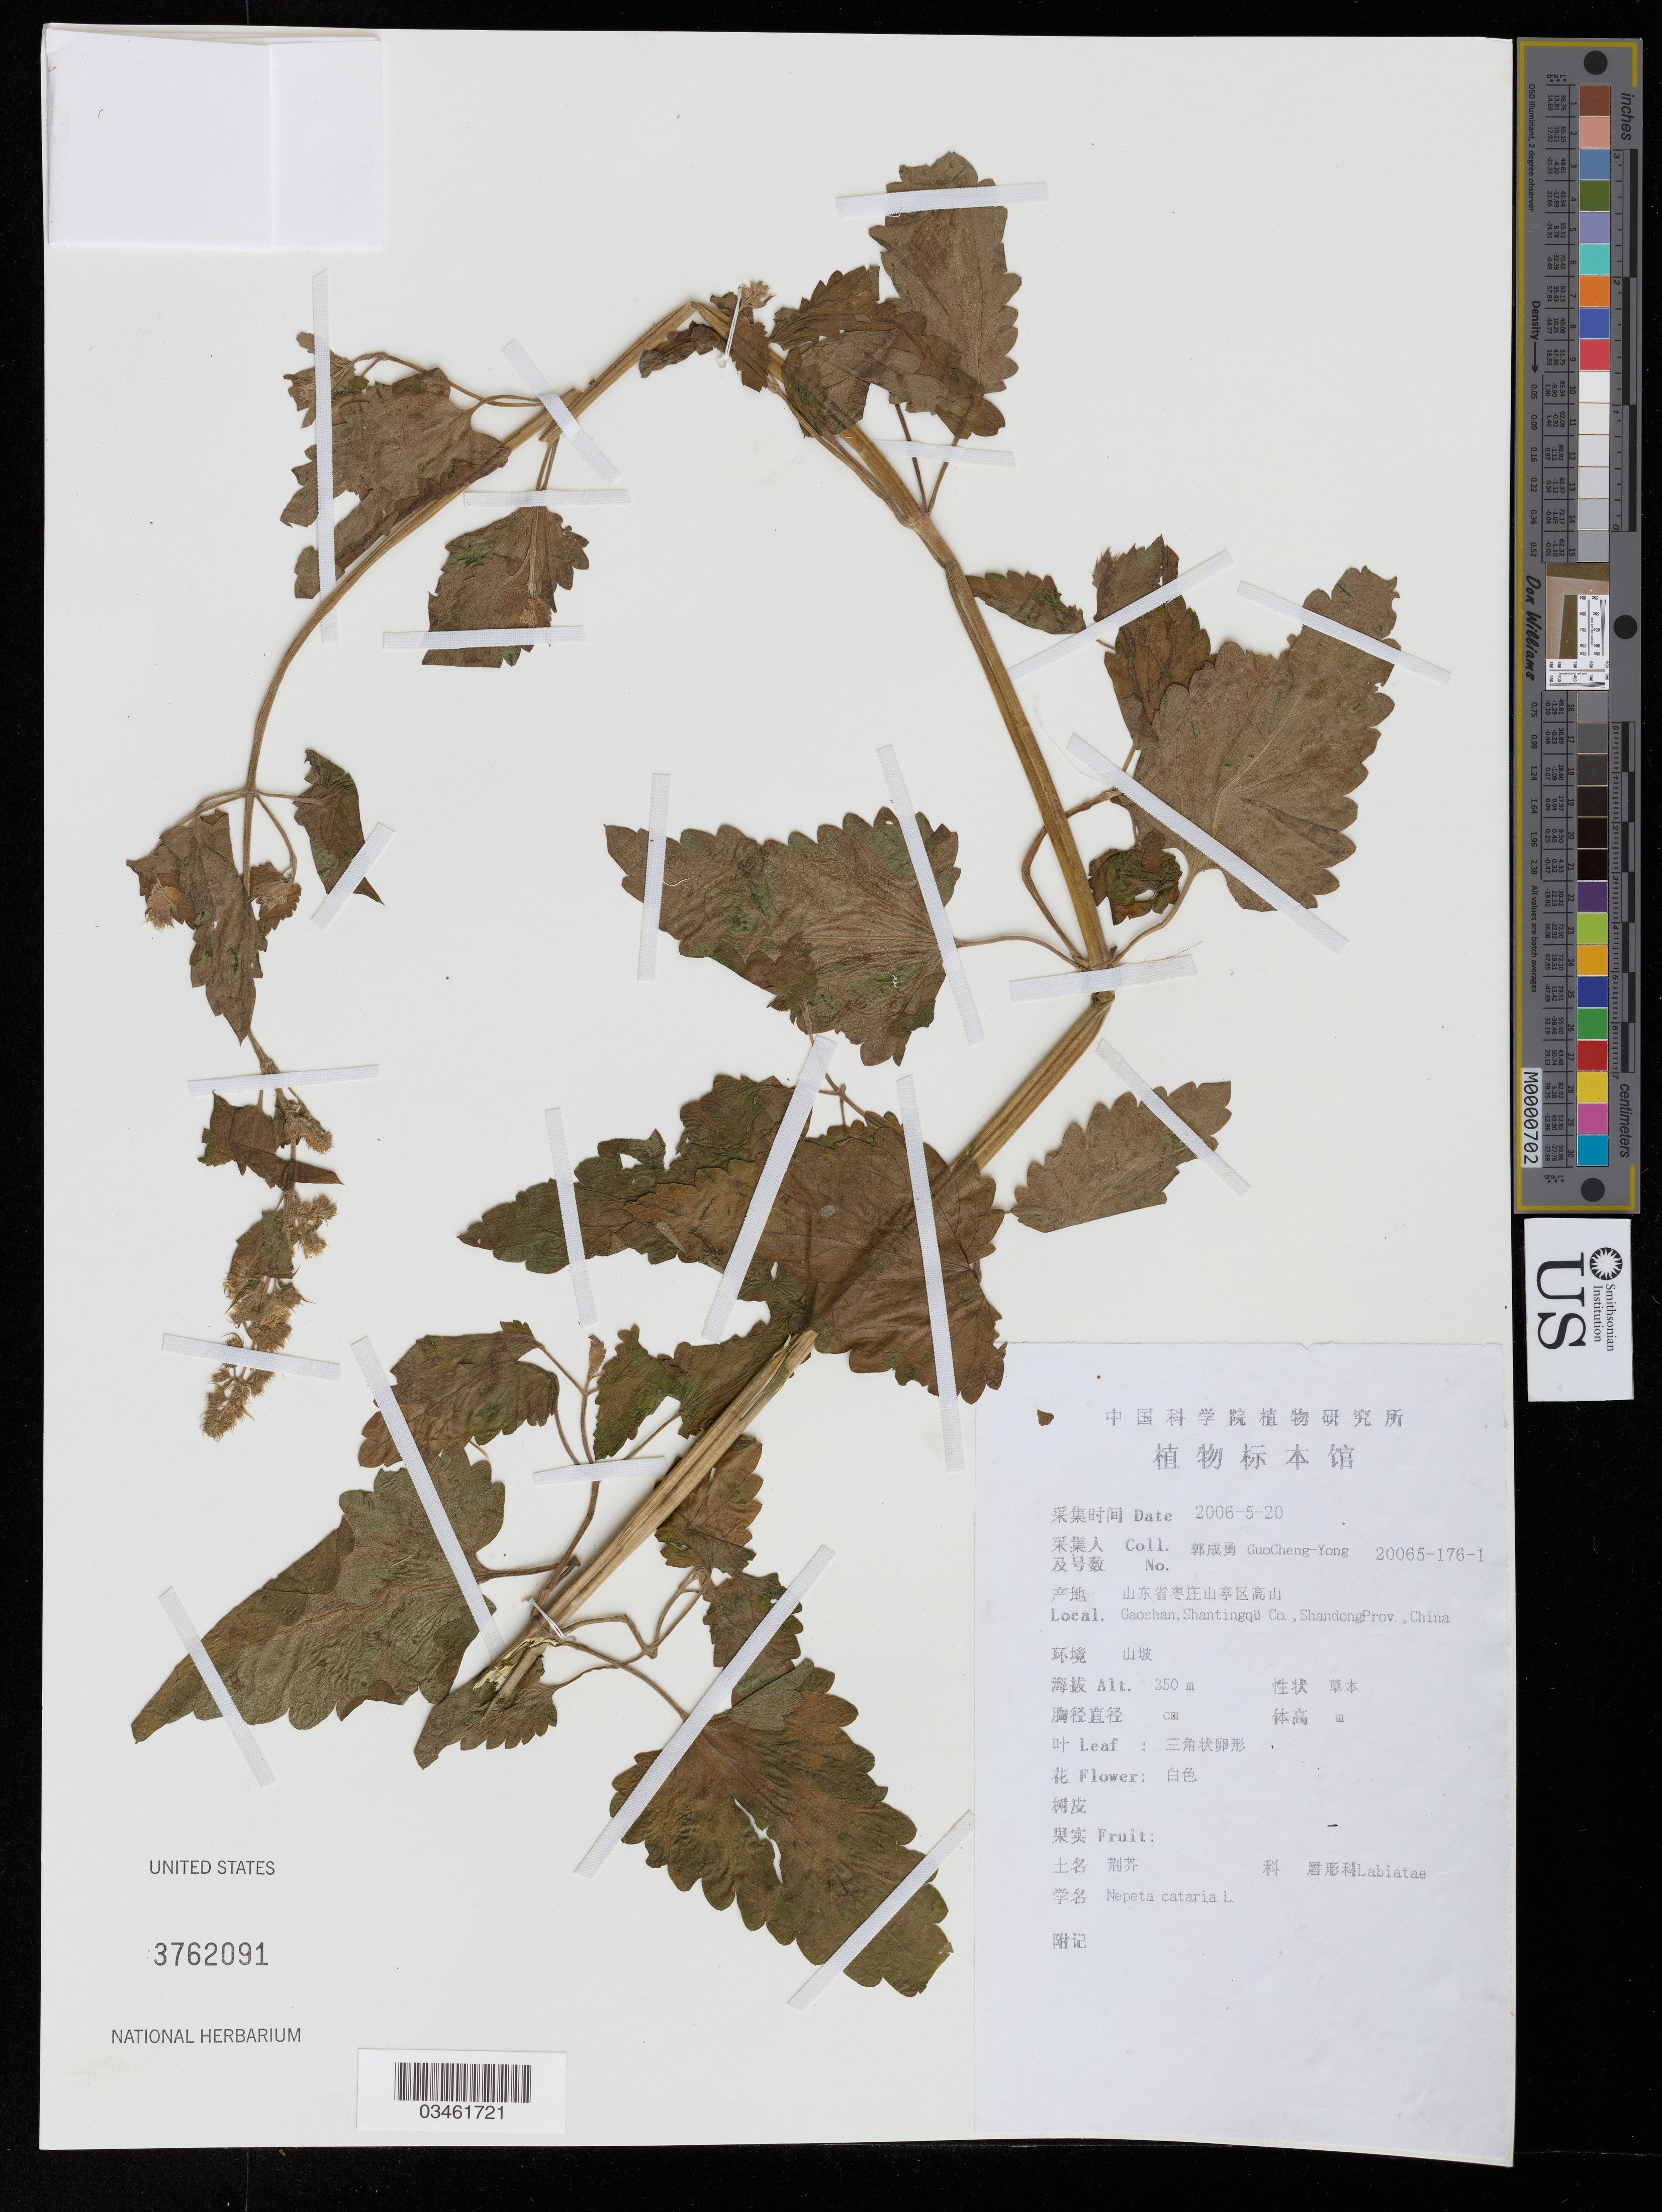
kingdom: Plantae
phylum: Tracheophyta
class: Magnoliopsida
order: Lamiales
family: Lamiaceae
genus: Nepeta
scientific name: Nepeta cataria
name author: L.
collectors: Guo cheng-yong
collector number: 20065-176-1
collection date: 2006-05-20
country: China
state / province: Shandong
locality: Gaoshan, Shantingqu Co.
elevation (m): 350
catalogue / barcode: US 3762091